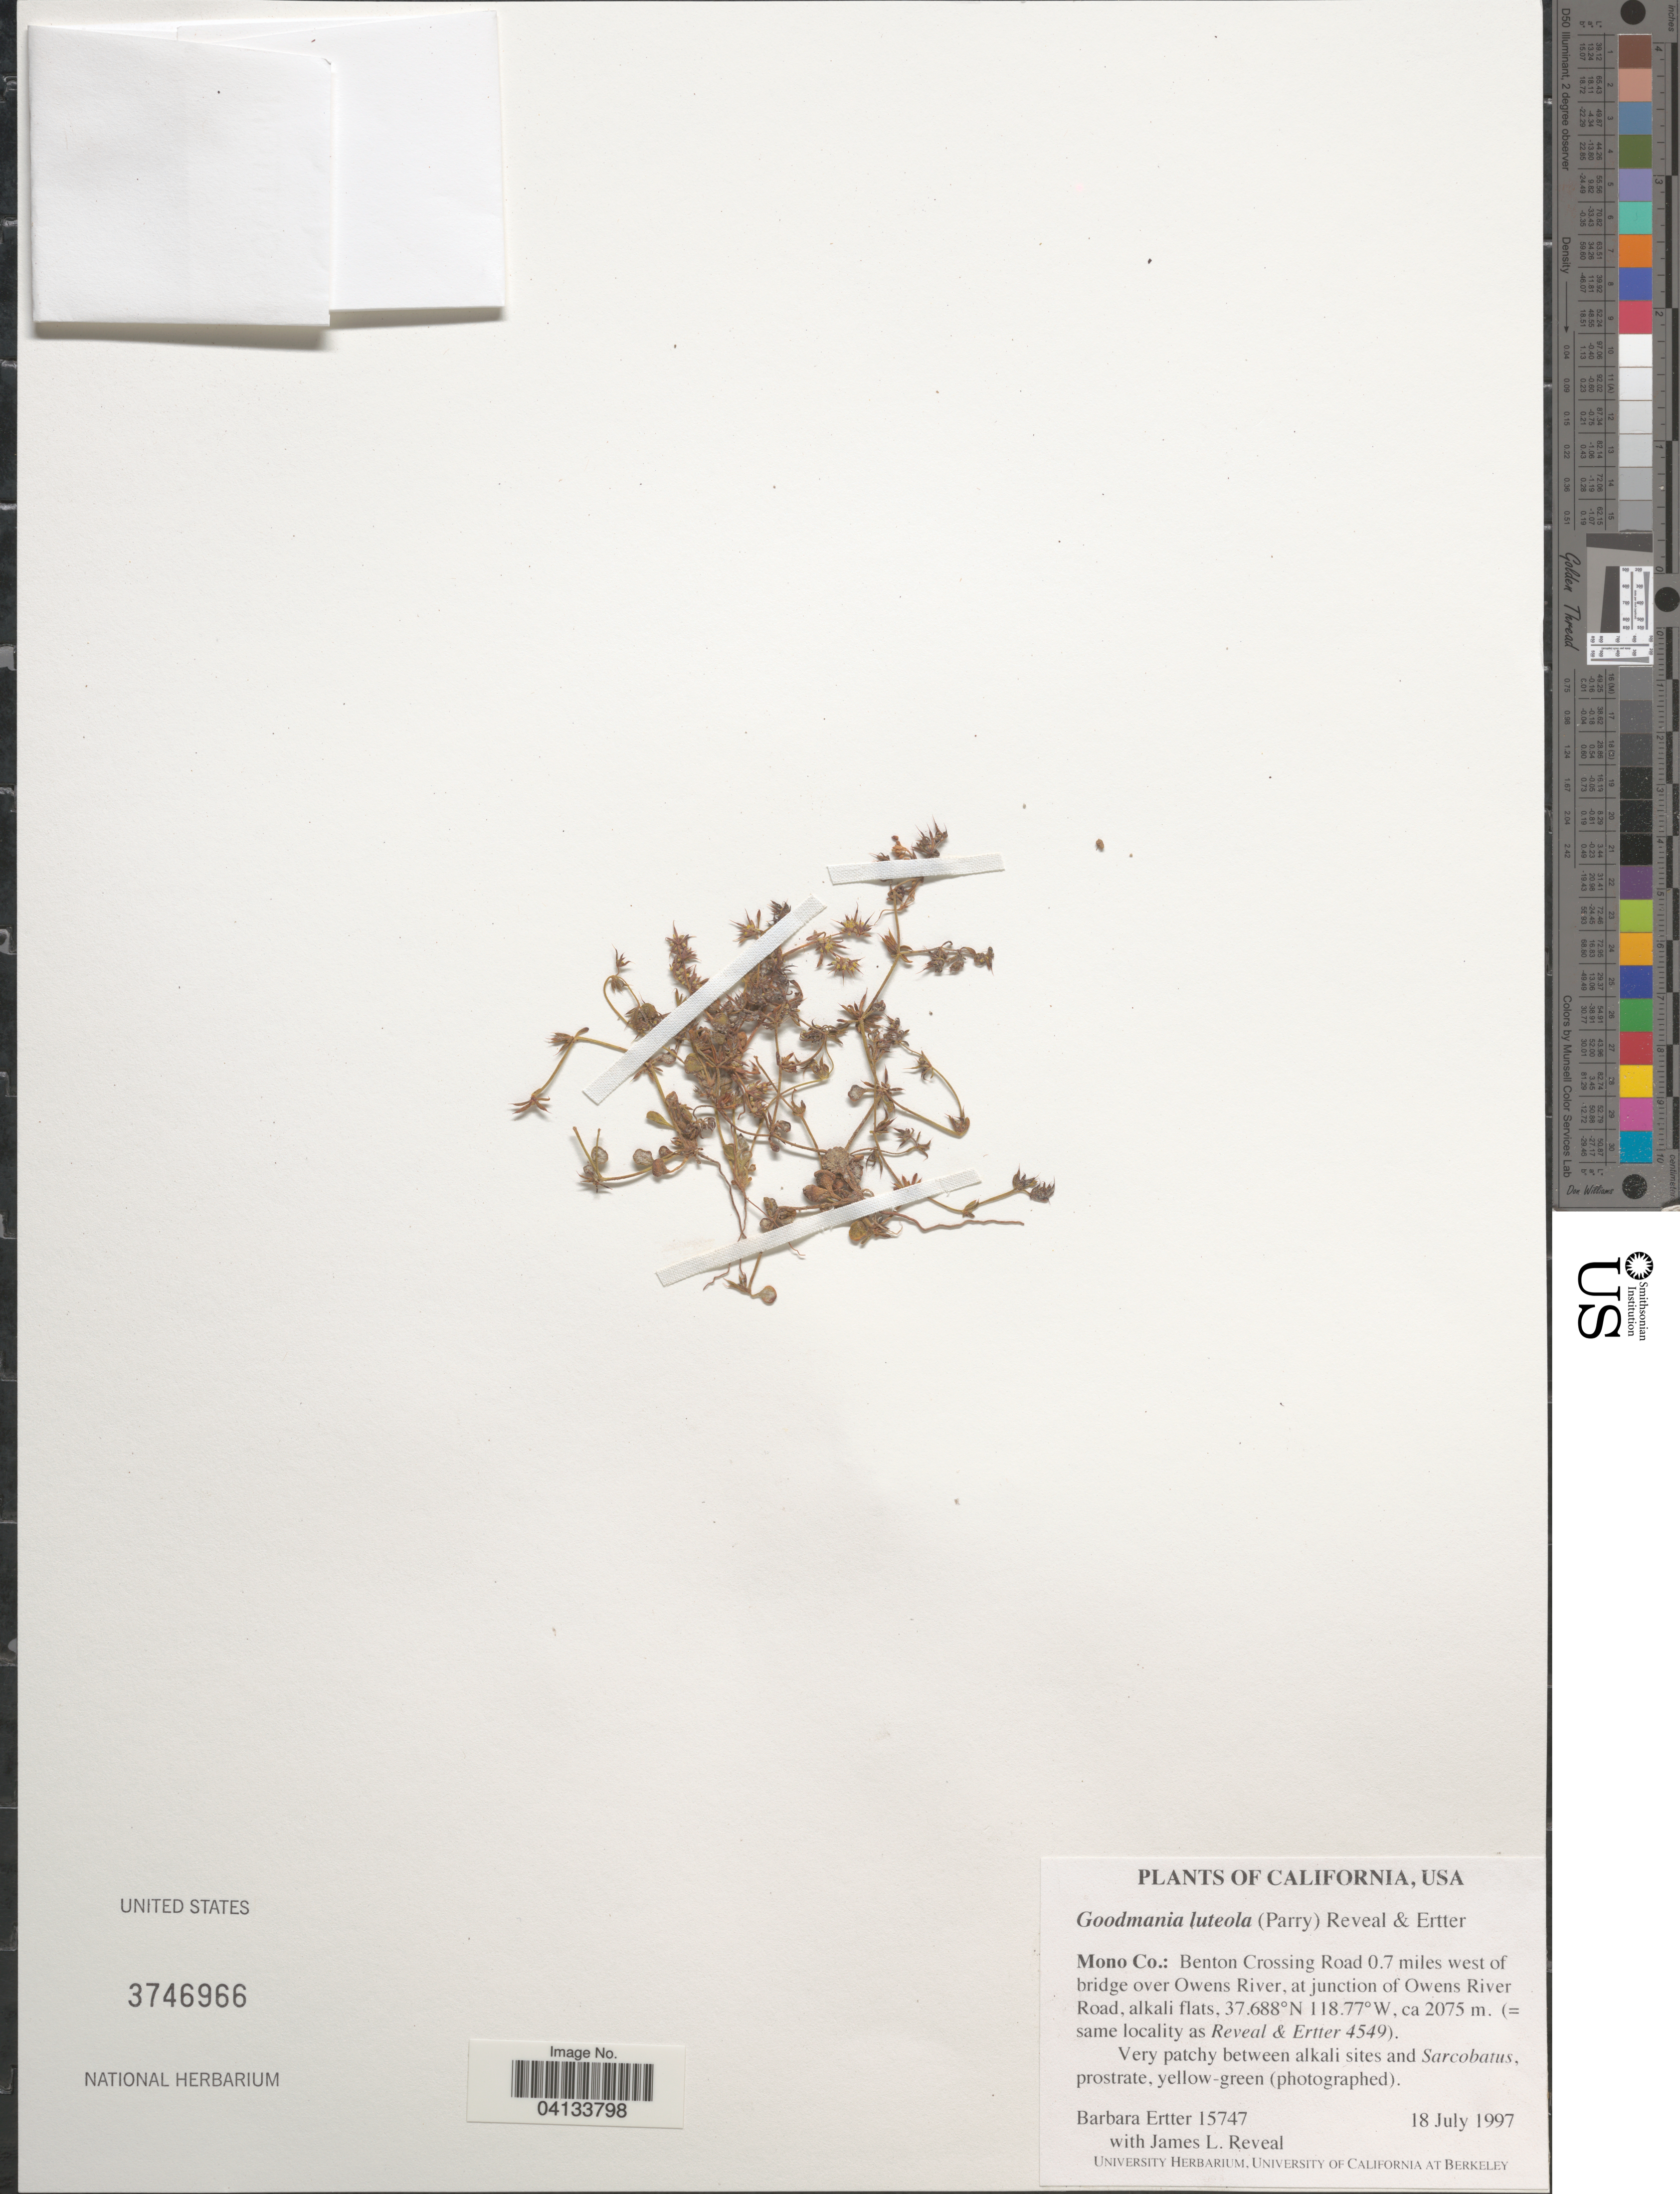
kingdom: Plantae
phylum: Tracheophyta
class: Magnoliopsida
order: Caryophyllales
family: Polygonaceae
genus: Goodmania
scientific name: Goodmania luteola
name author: (Parry) Reveal & Ertter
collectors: B. Ertter & J. L. Reveal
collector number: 15747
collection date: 1997-07-18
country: United States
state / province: California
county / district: Mono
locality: Mono Co.: Benton Crossing Road 0.7 miles west of bridge over Owens River, at junction of Owens River Road, alkali flats.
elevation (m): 2075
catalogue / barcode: US 3746966